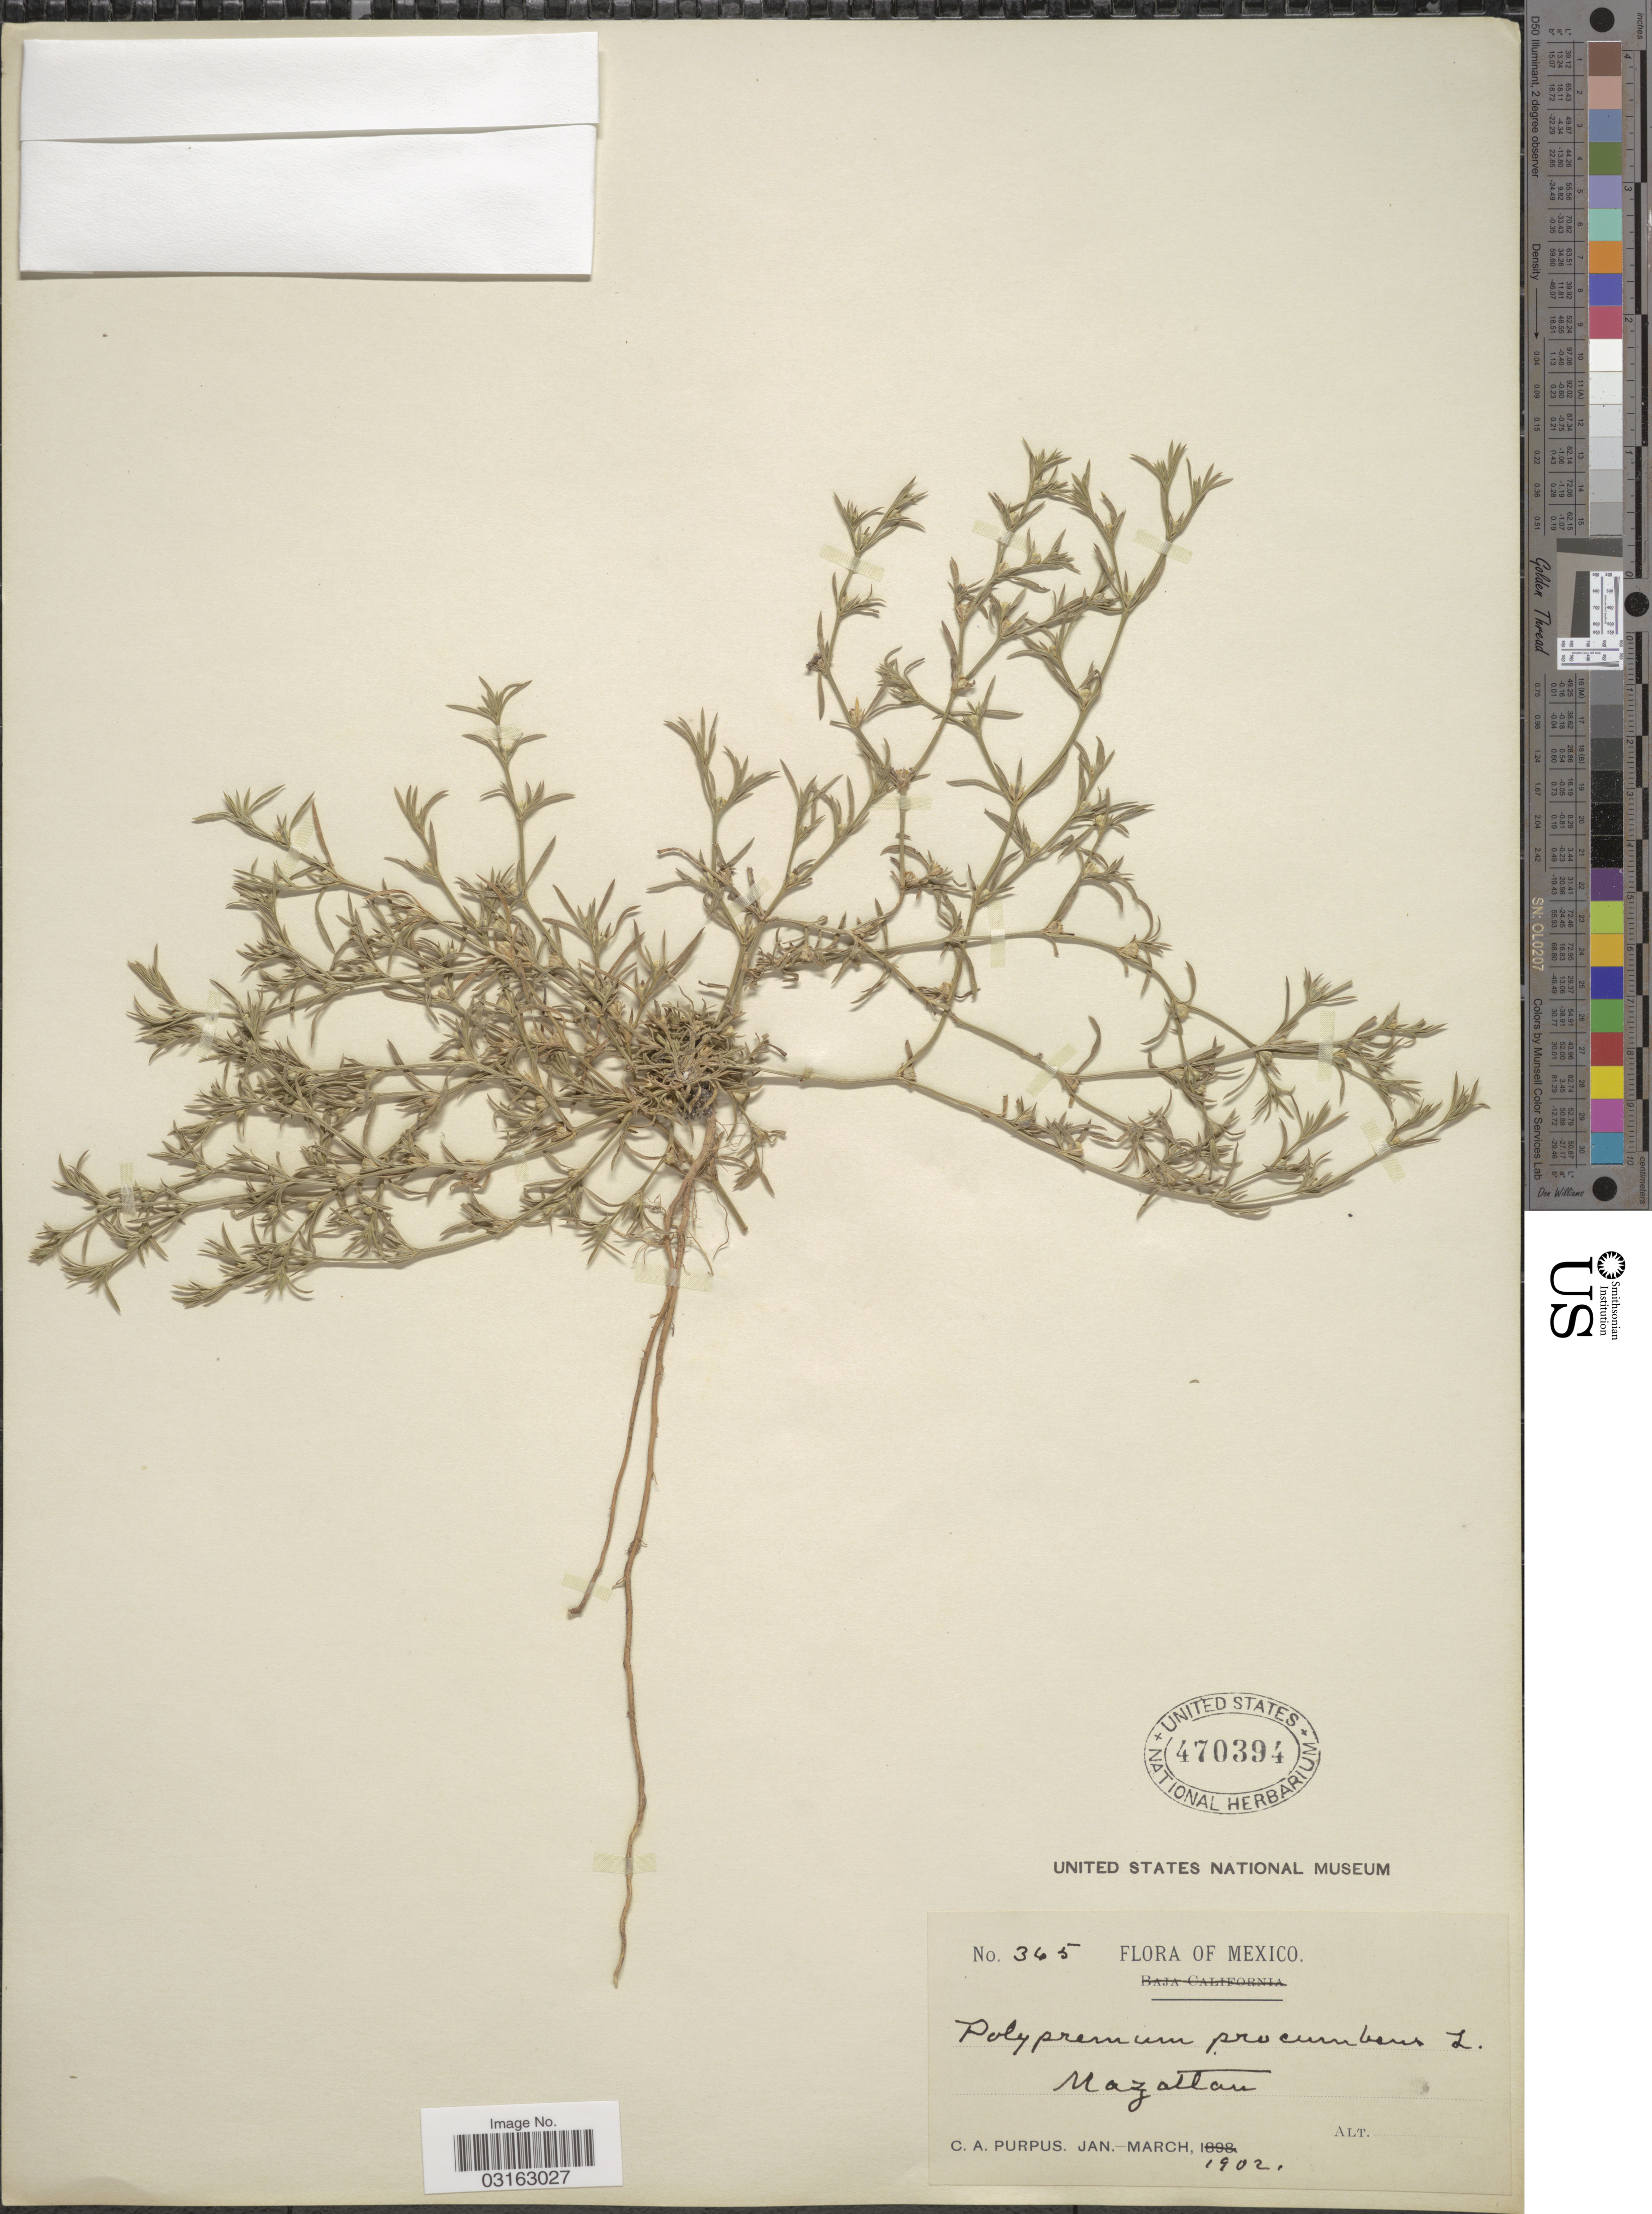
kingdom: Plantae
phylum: Tracheophyta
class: Magnoliopsida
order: Lamiales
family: Tetrachondraceae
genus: Polypremum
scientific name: Polypremum procumbens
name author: L.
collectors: C. A. Purpus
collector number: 345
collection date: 1902-01/1902-03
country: Mexico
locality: Mazatlan.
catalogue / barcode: US 470394